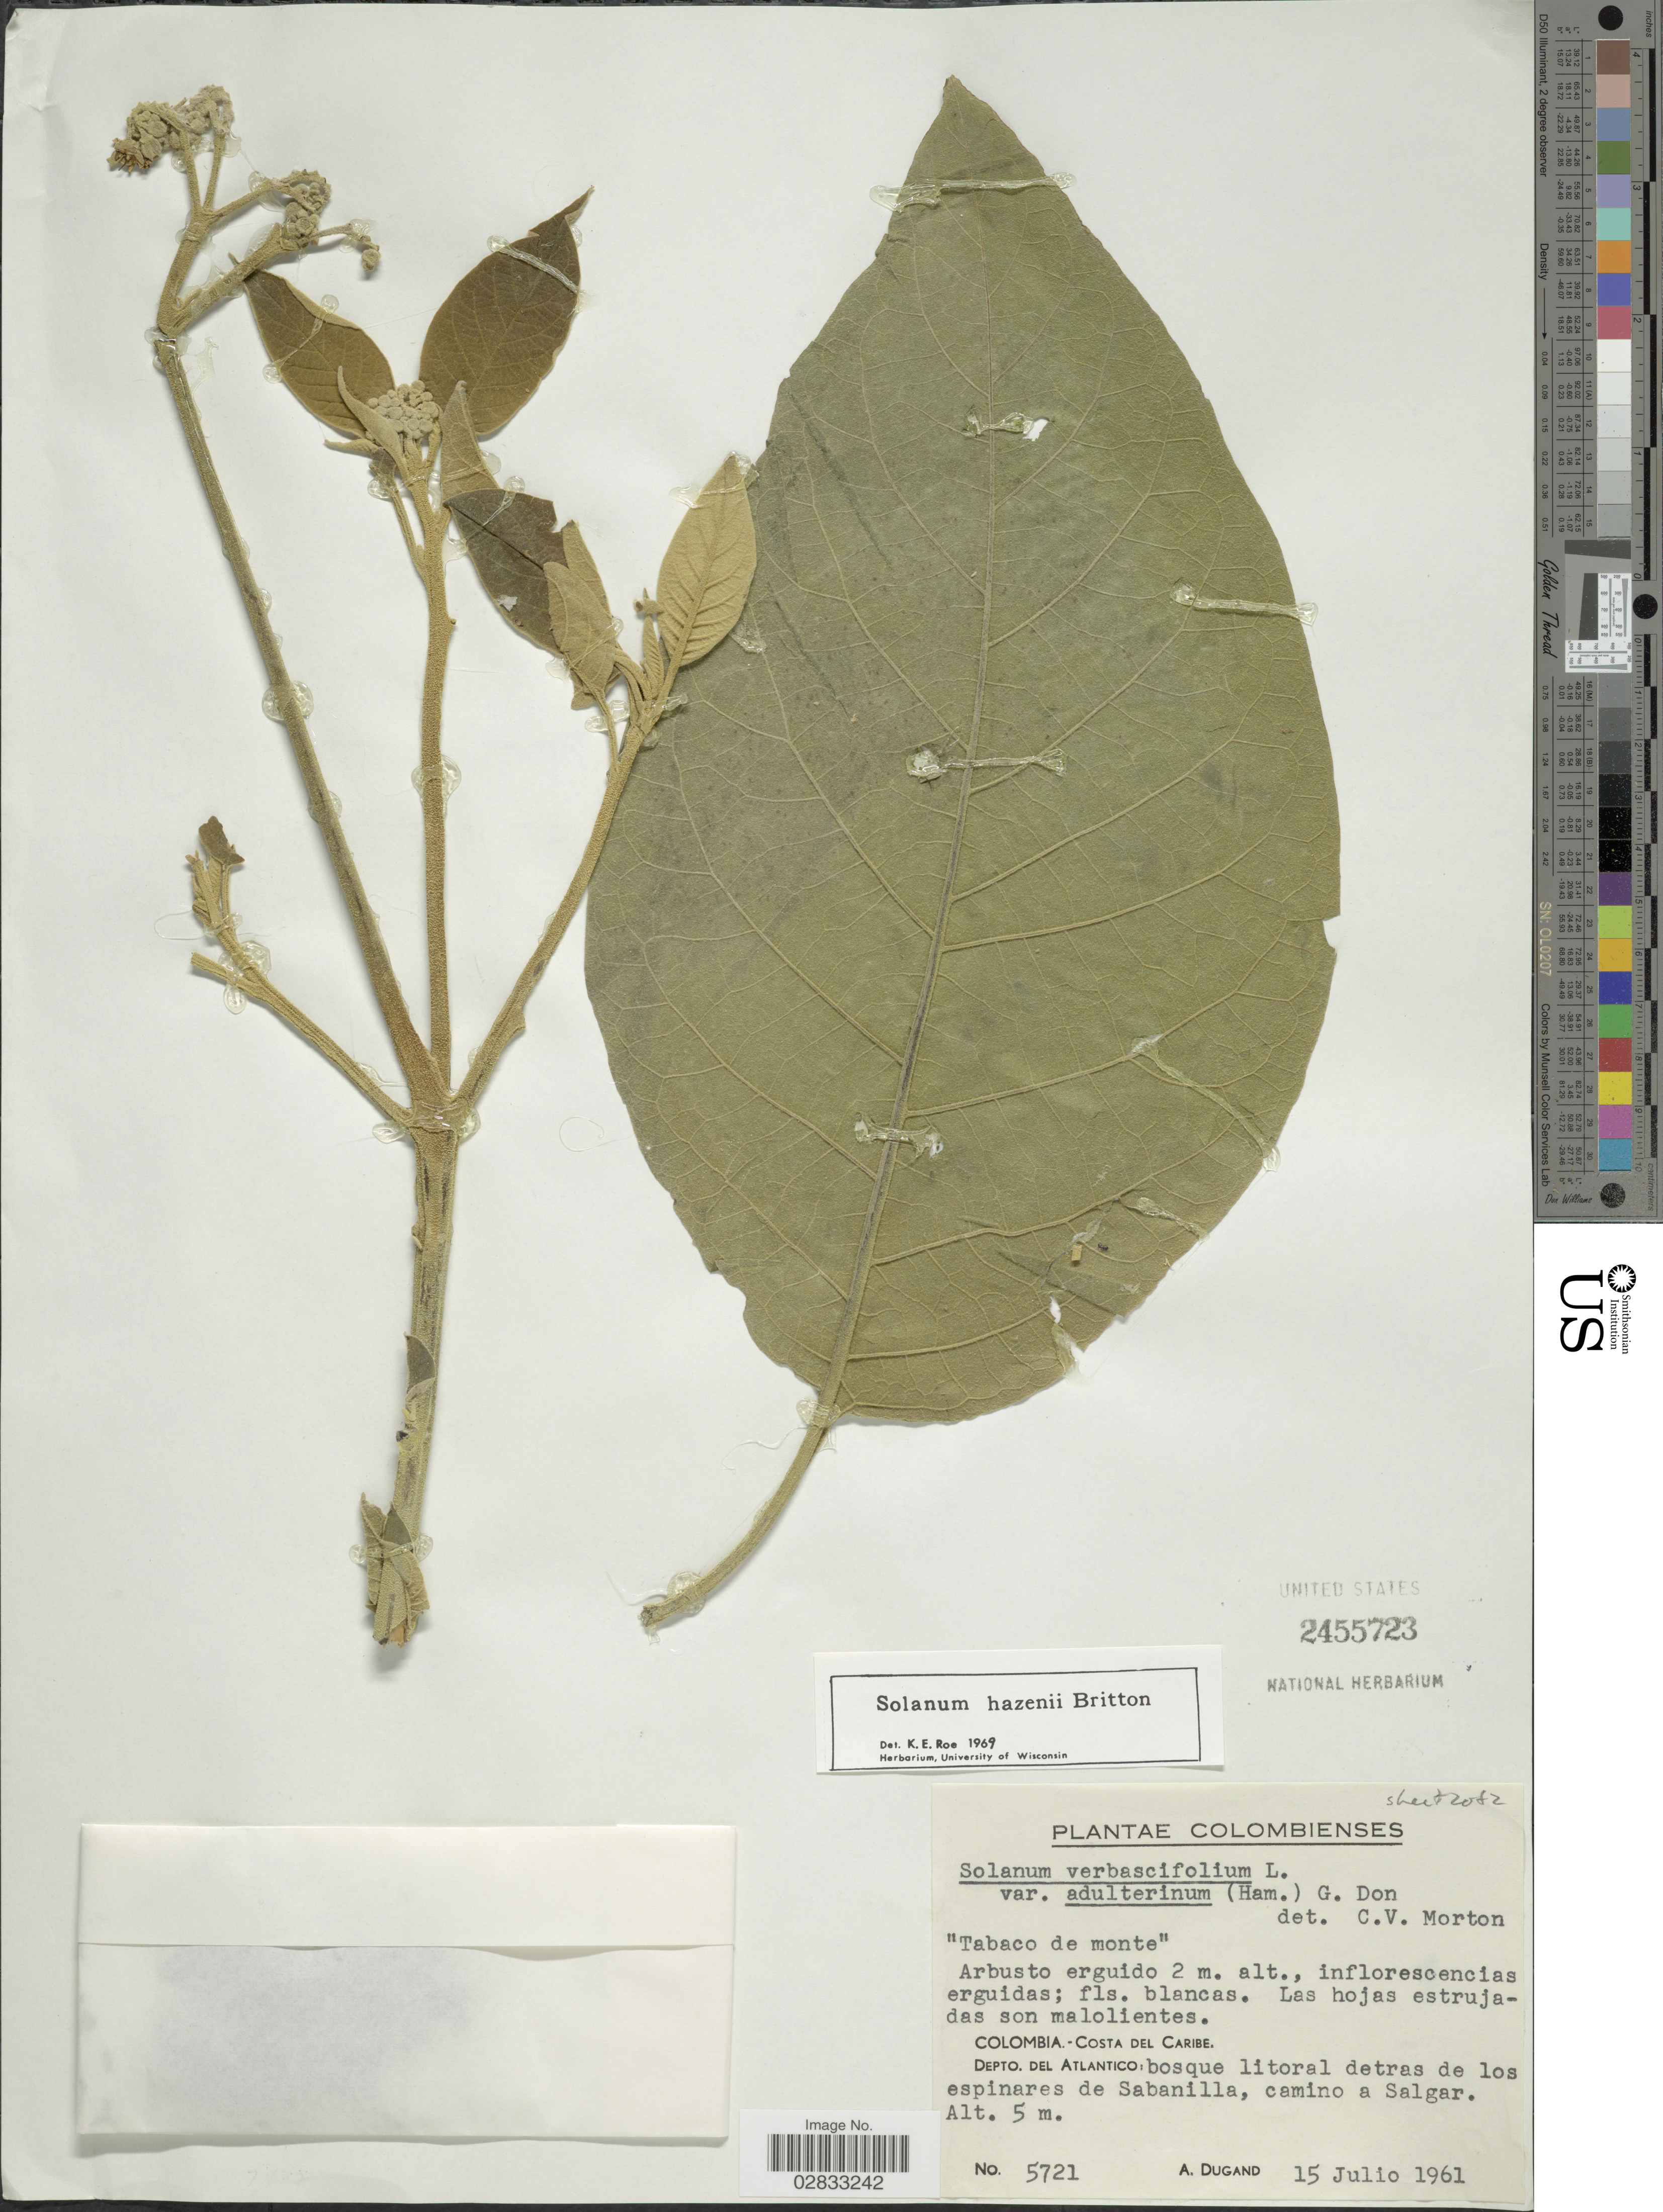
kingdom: Plantae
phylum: Tracheophyta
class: Magnoliopsida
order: Solanales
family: Solanaceae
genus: Solanum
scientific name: Solanum hazenii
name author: Britton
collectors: A. Dugand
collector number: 5721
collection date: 1961-07-15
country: Colombia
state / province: Atlántico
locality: Costa del Caribe. Depto. del Atlantico: bosque litoral detras de los espinares de Sabanilla, camino a Salgar.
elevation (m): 5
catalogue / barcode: US 2455723